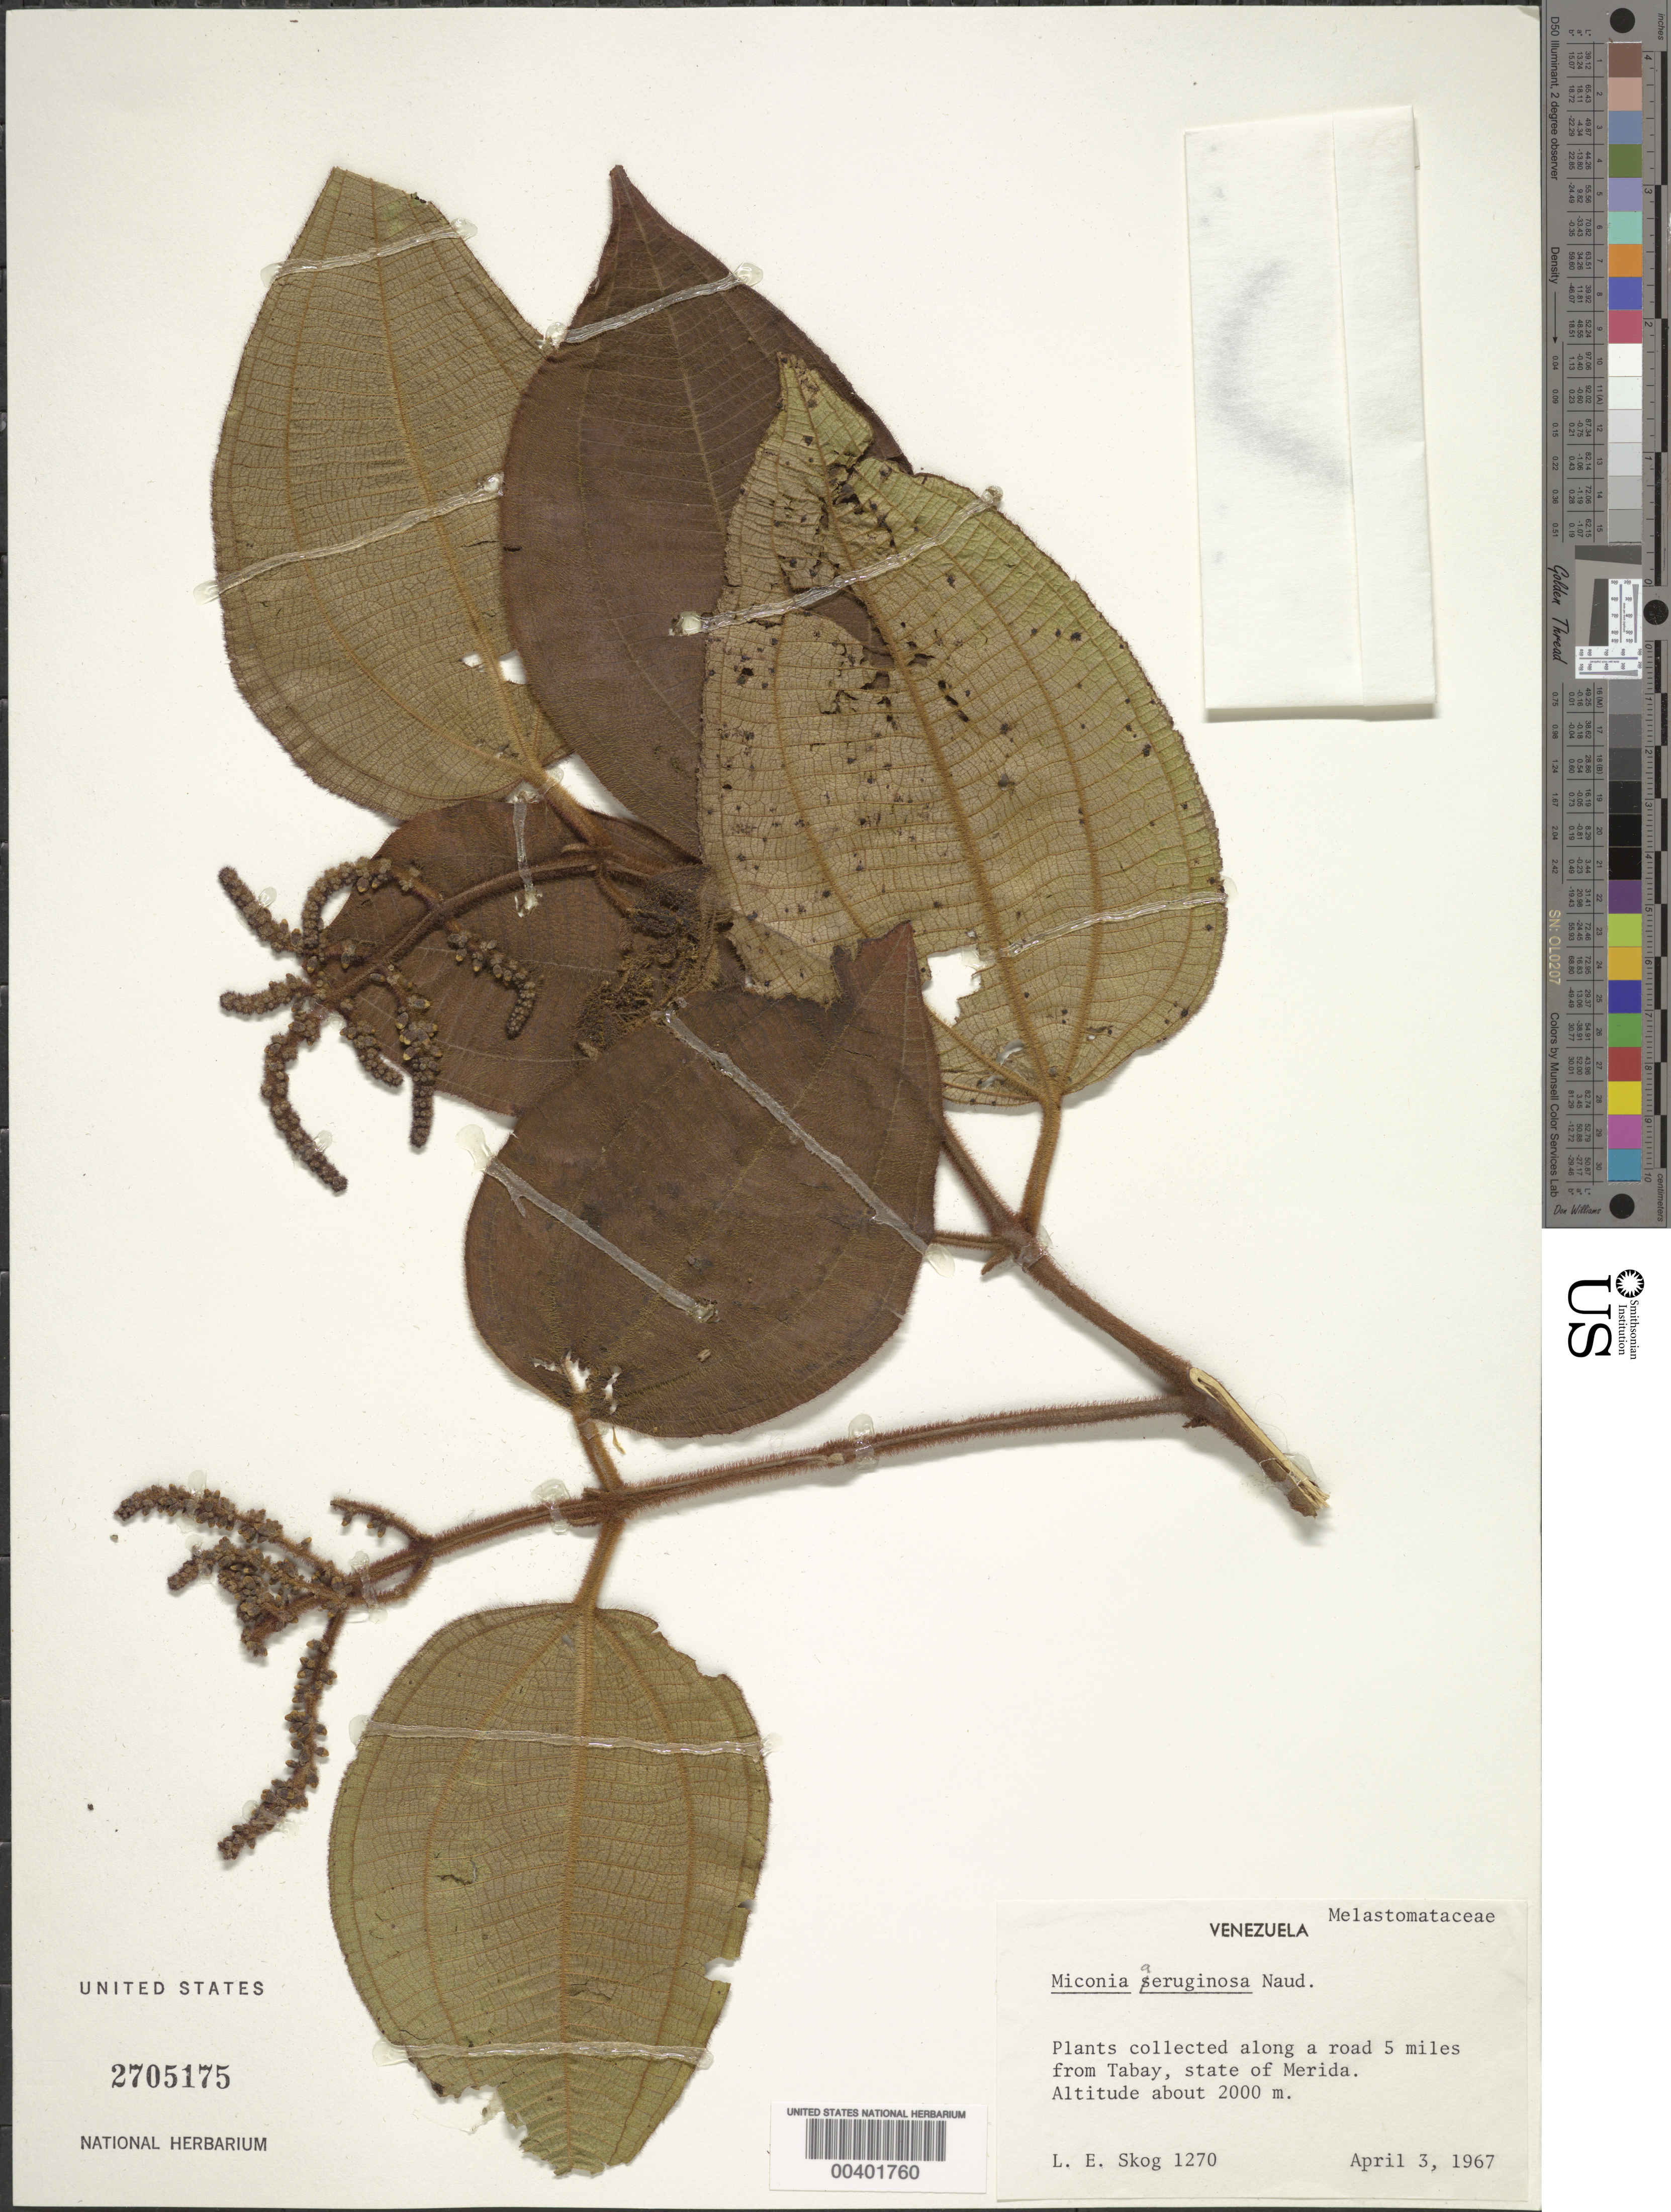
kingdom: Plantae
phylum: Tracheophyta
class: Magnoliopsida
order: Myrtales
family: Melastomataceae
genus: Miconia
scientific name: Miconia aeruginosa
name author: Naudin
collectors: L. E. Skog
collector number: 1270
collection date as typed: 03 Apr 1967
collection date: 1967-04-03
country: Venezuela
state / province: Mérida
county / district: Libertador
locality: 5 miles from Tabay. Tabay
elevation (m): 2000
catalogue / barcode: US 2705175